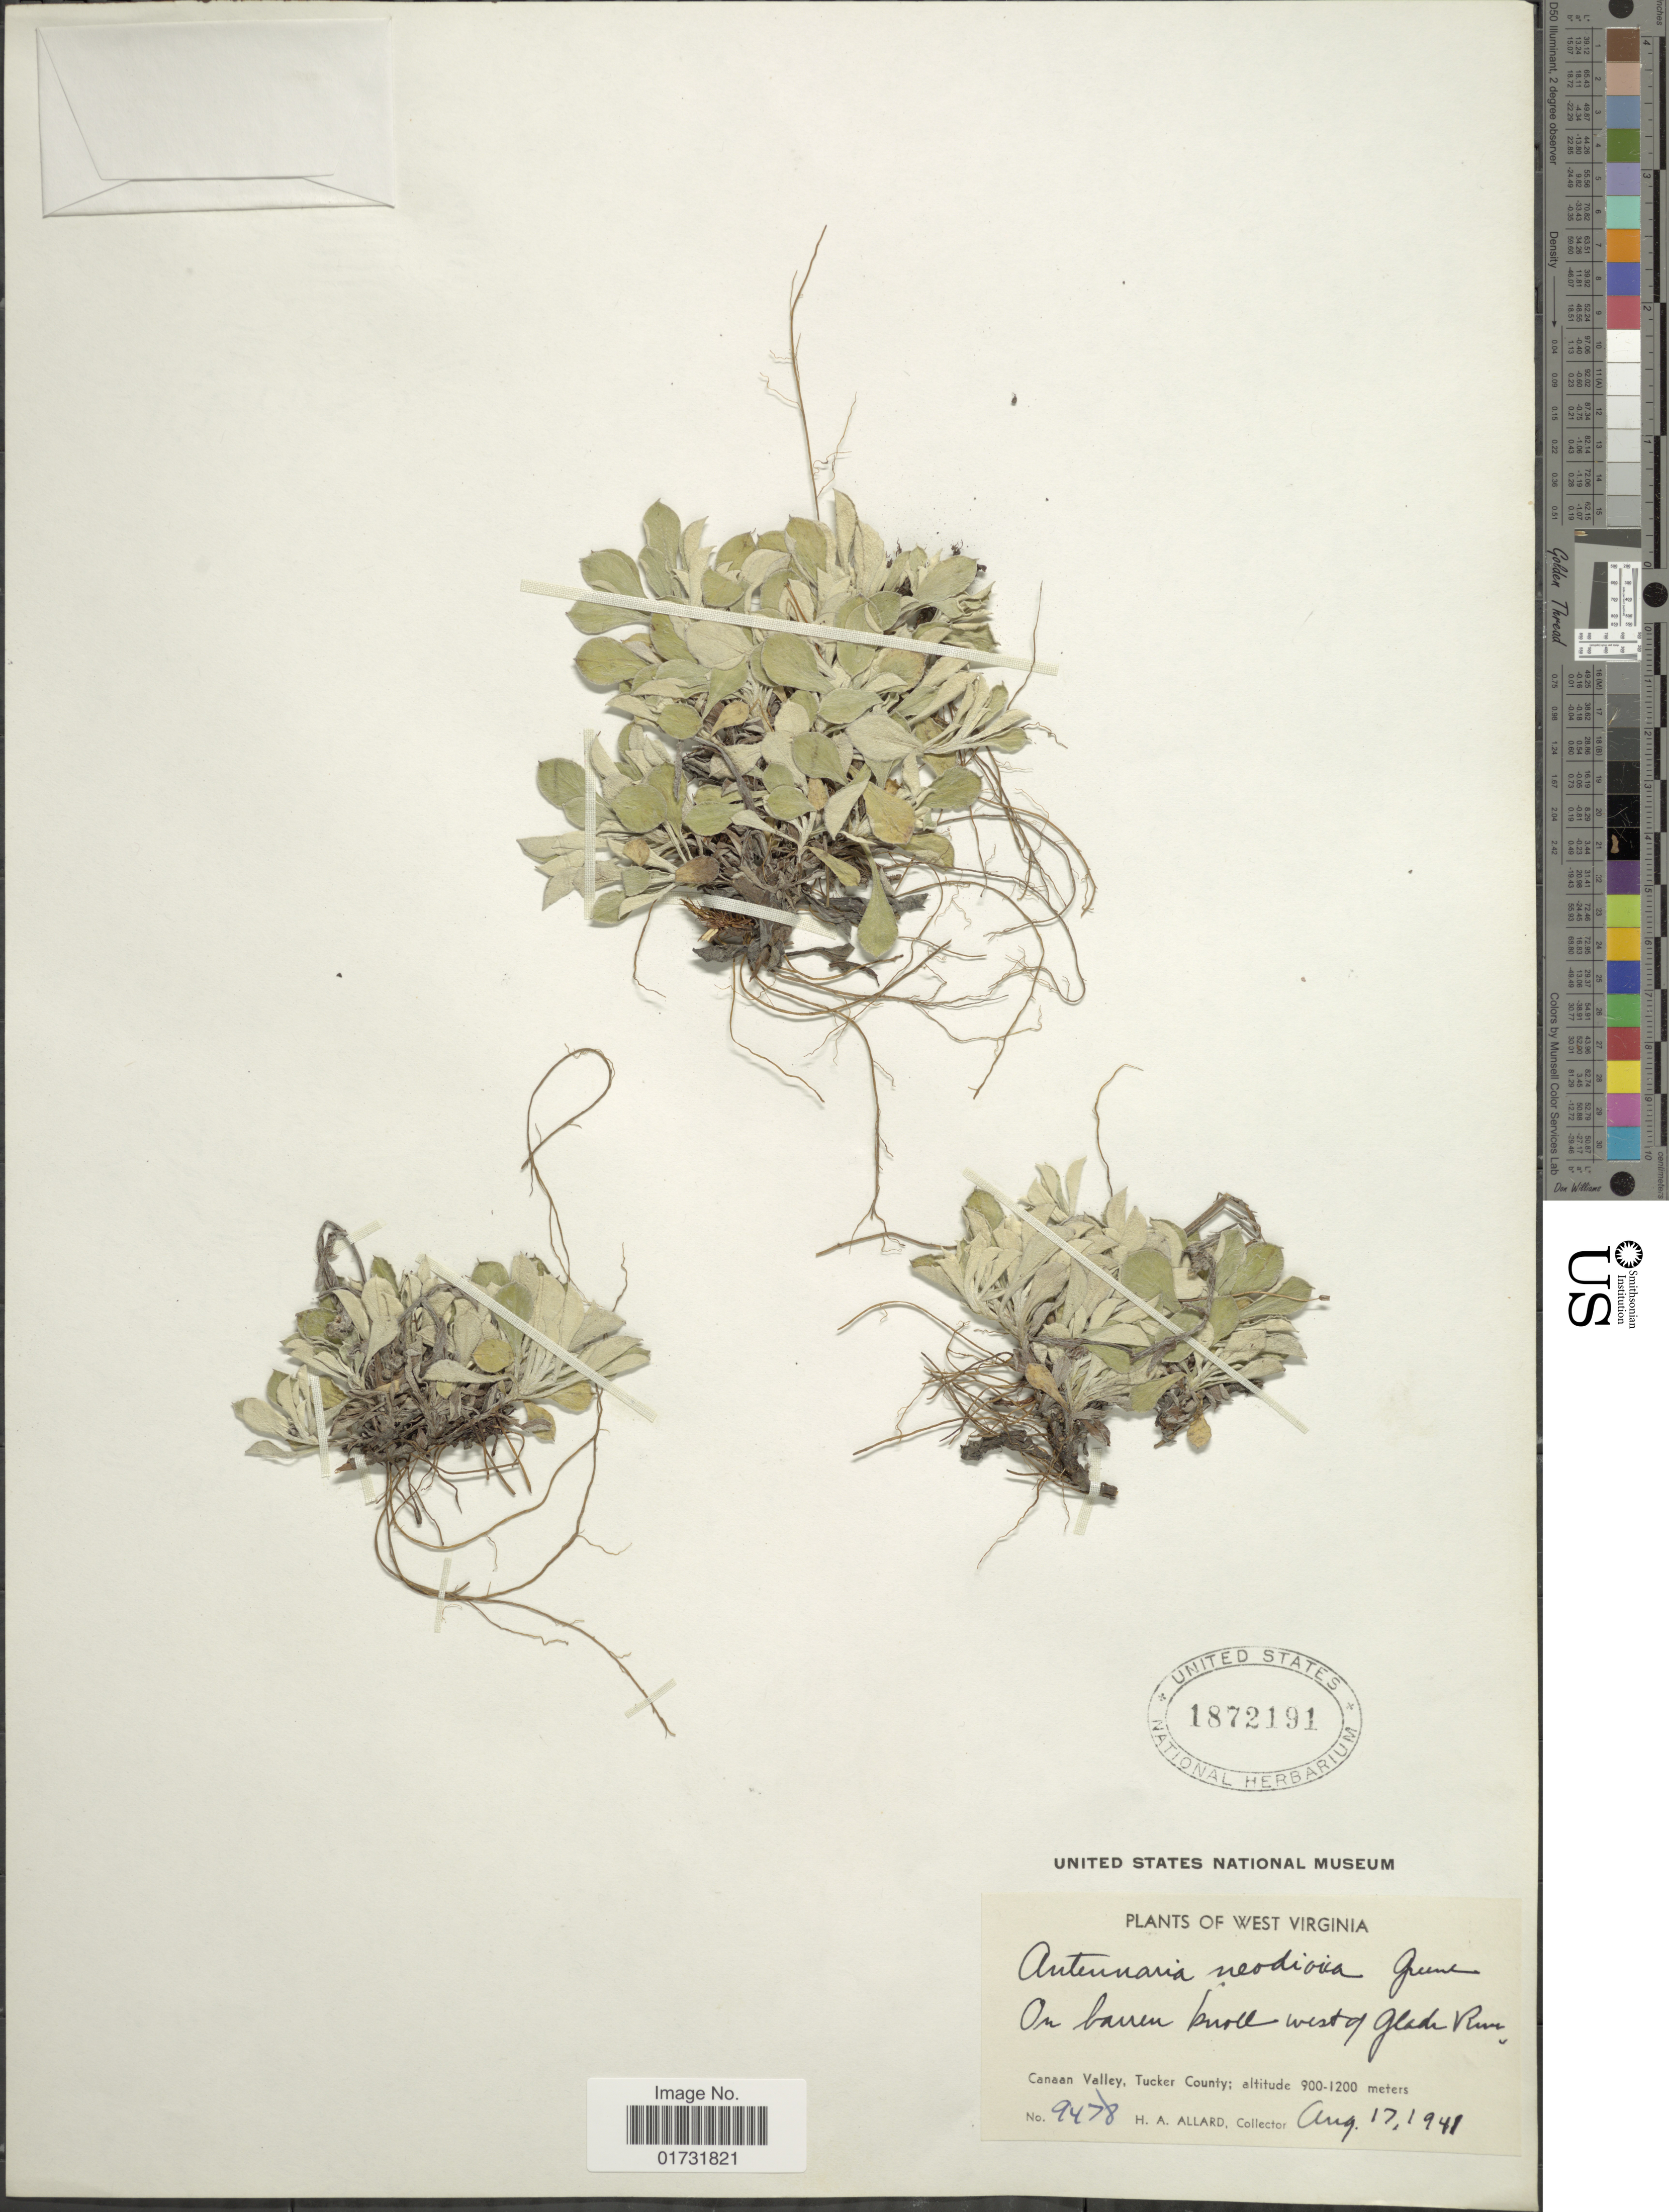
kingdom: Plantae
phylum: Tracheophyta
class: Magnoliopsida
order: Asterales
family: Asteraceae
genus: Antennaria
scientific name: Antennaria neodioica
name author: Greene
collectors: H. A. Allard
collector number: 9478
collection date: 1941-08-17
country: United States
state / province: West Virginia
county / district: Tucker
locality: Canaan Valley, Tucker County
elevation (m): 900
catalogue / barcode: US 1872191